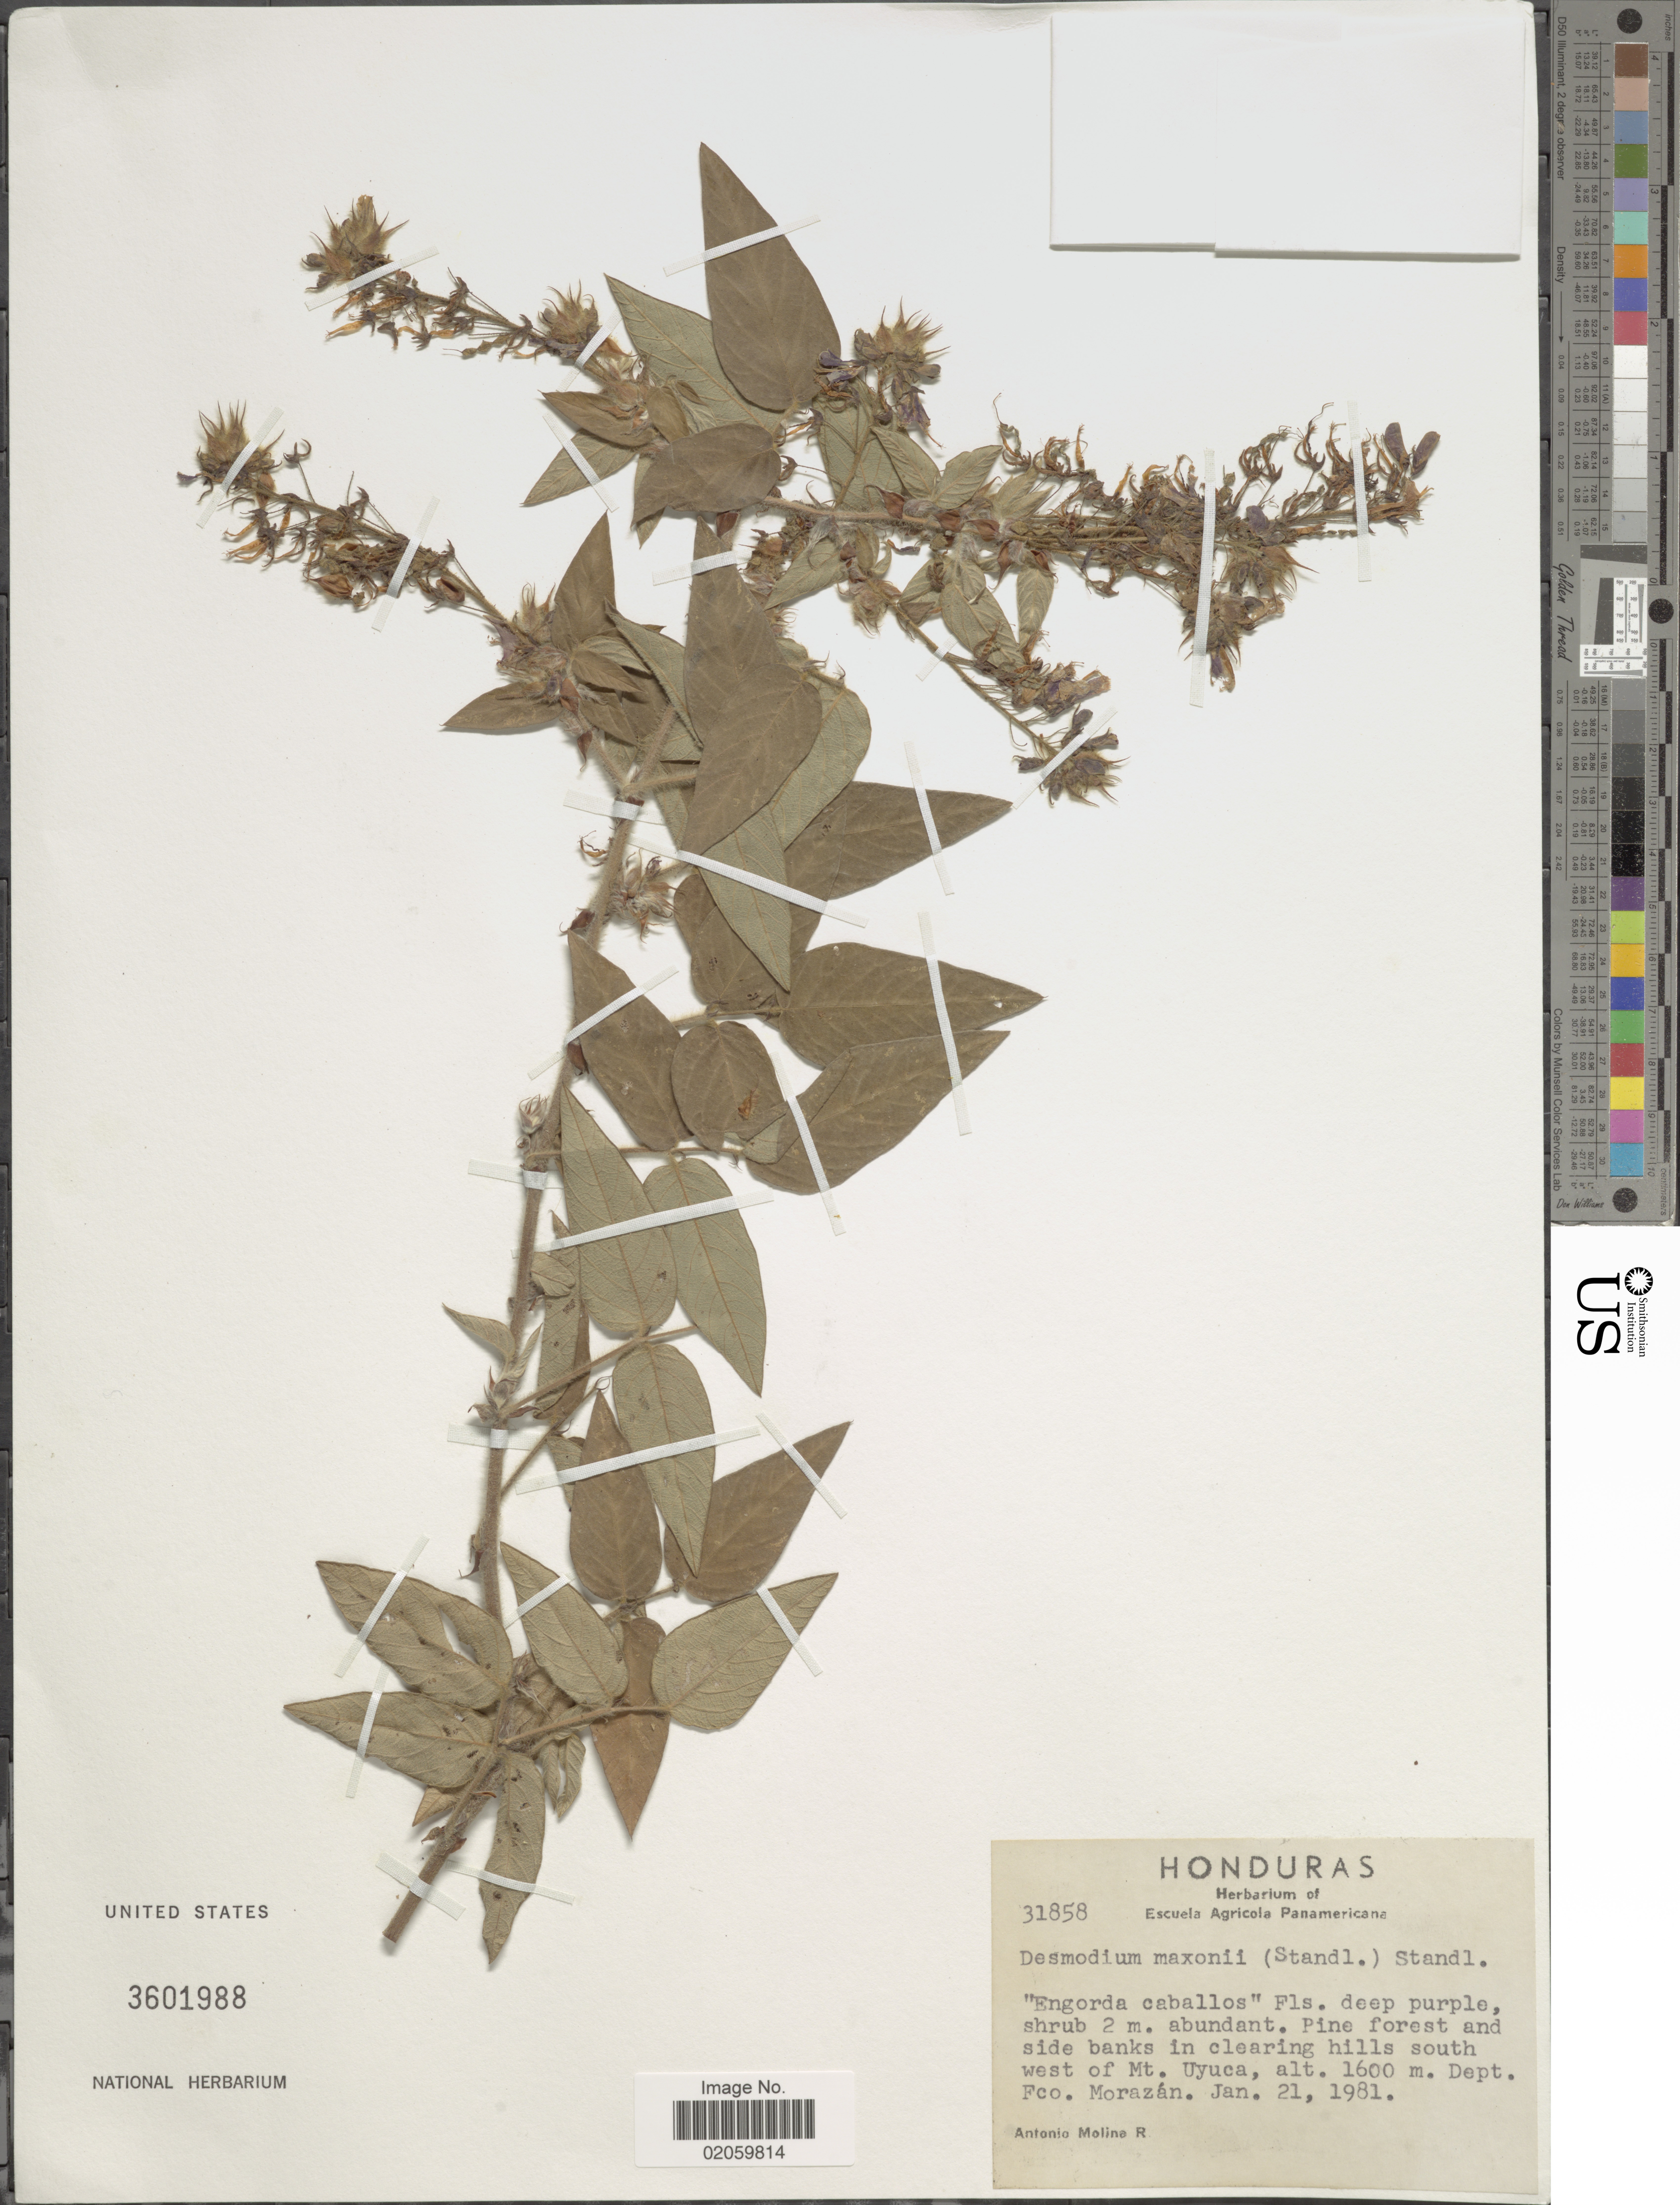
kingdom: Plantae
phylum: Tracheophyta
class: Magnoliopsida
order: Fabales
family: Fabaceae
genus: Desmodium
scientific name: Desmodium maxonii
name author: (Standl.) Standl.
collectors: A. Molina R.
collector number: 31858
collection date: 1981-01-21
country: Honduras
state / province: Fco. Morazán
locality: Side banks in clearing hills south west of Mt. Uyuca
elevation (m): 1600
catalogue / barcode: US 3601988